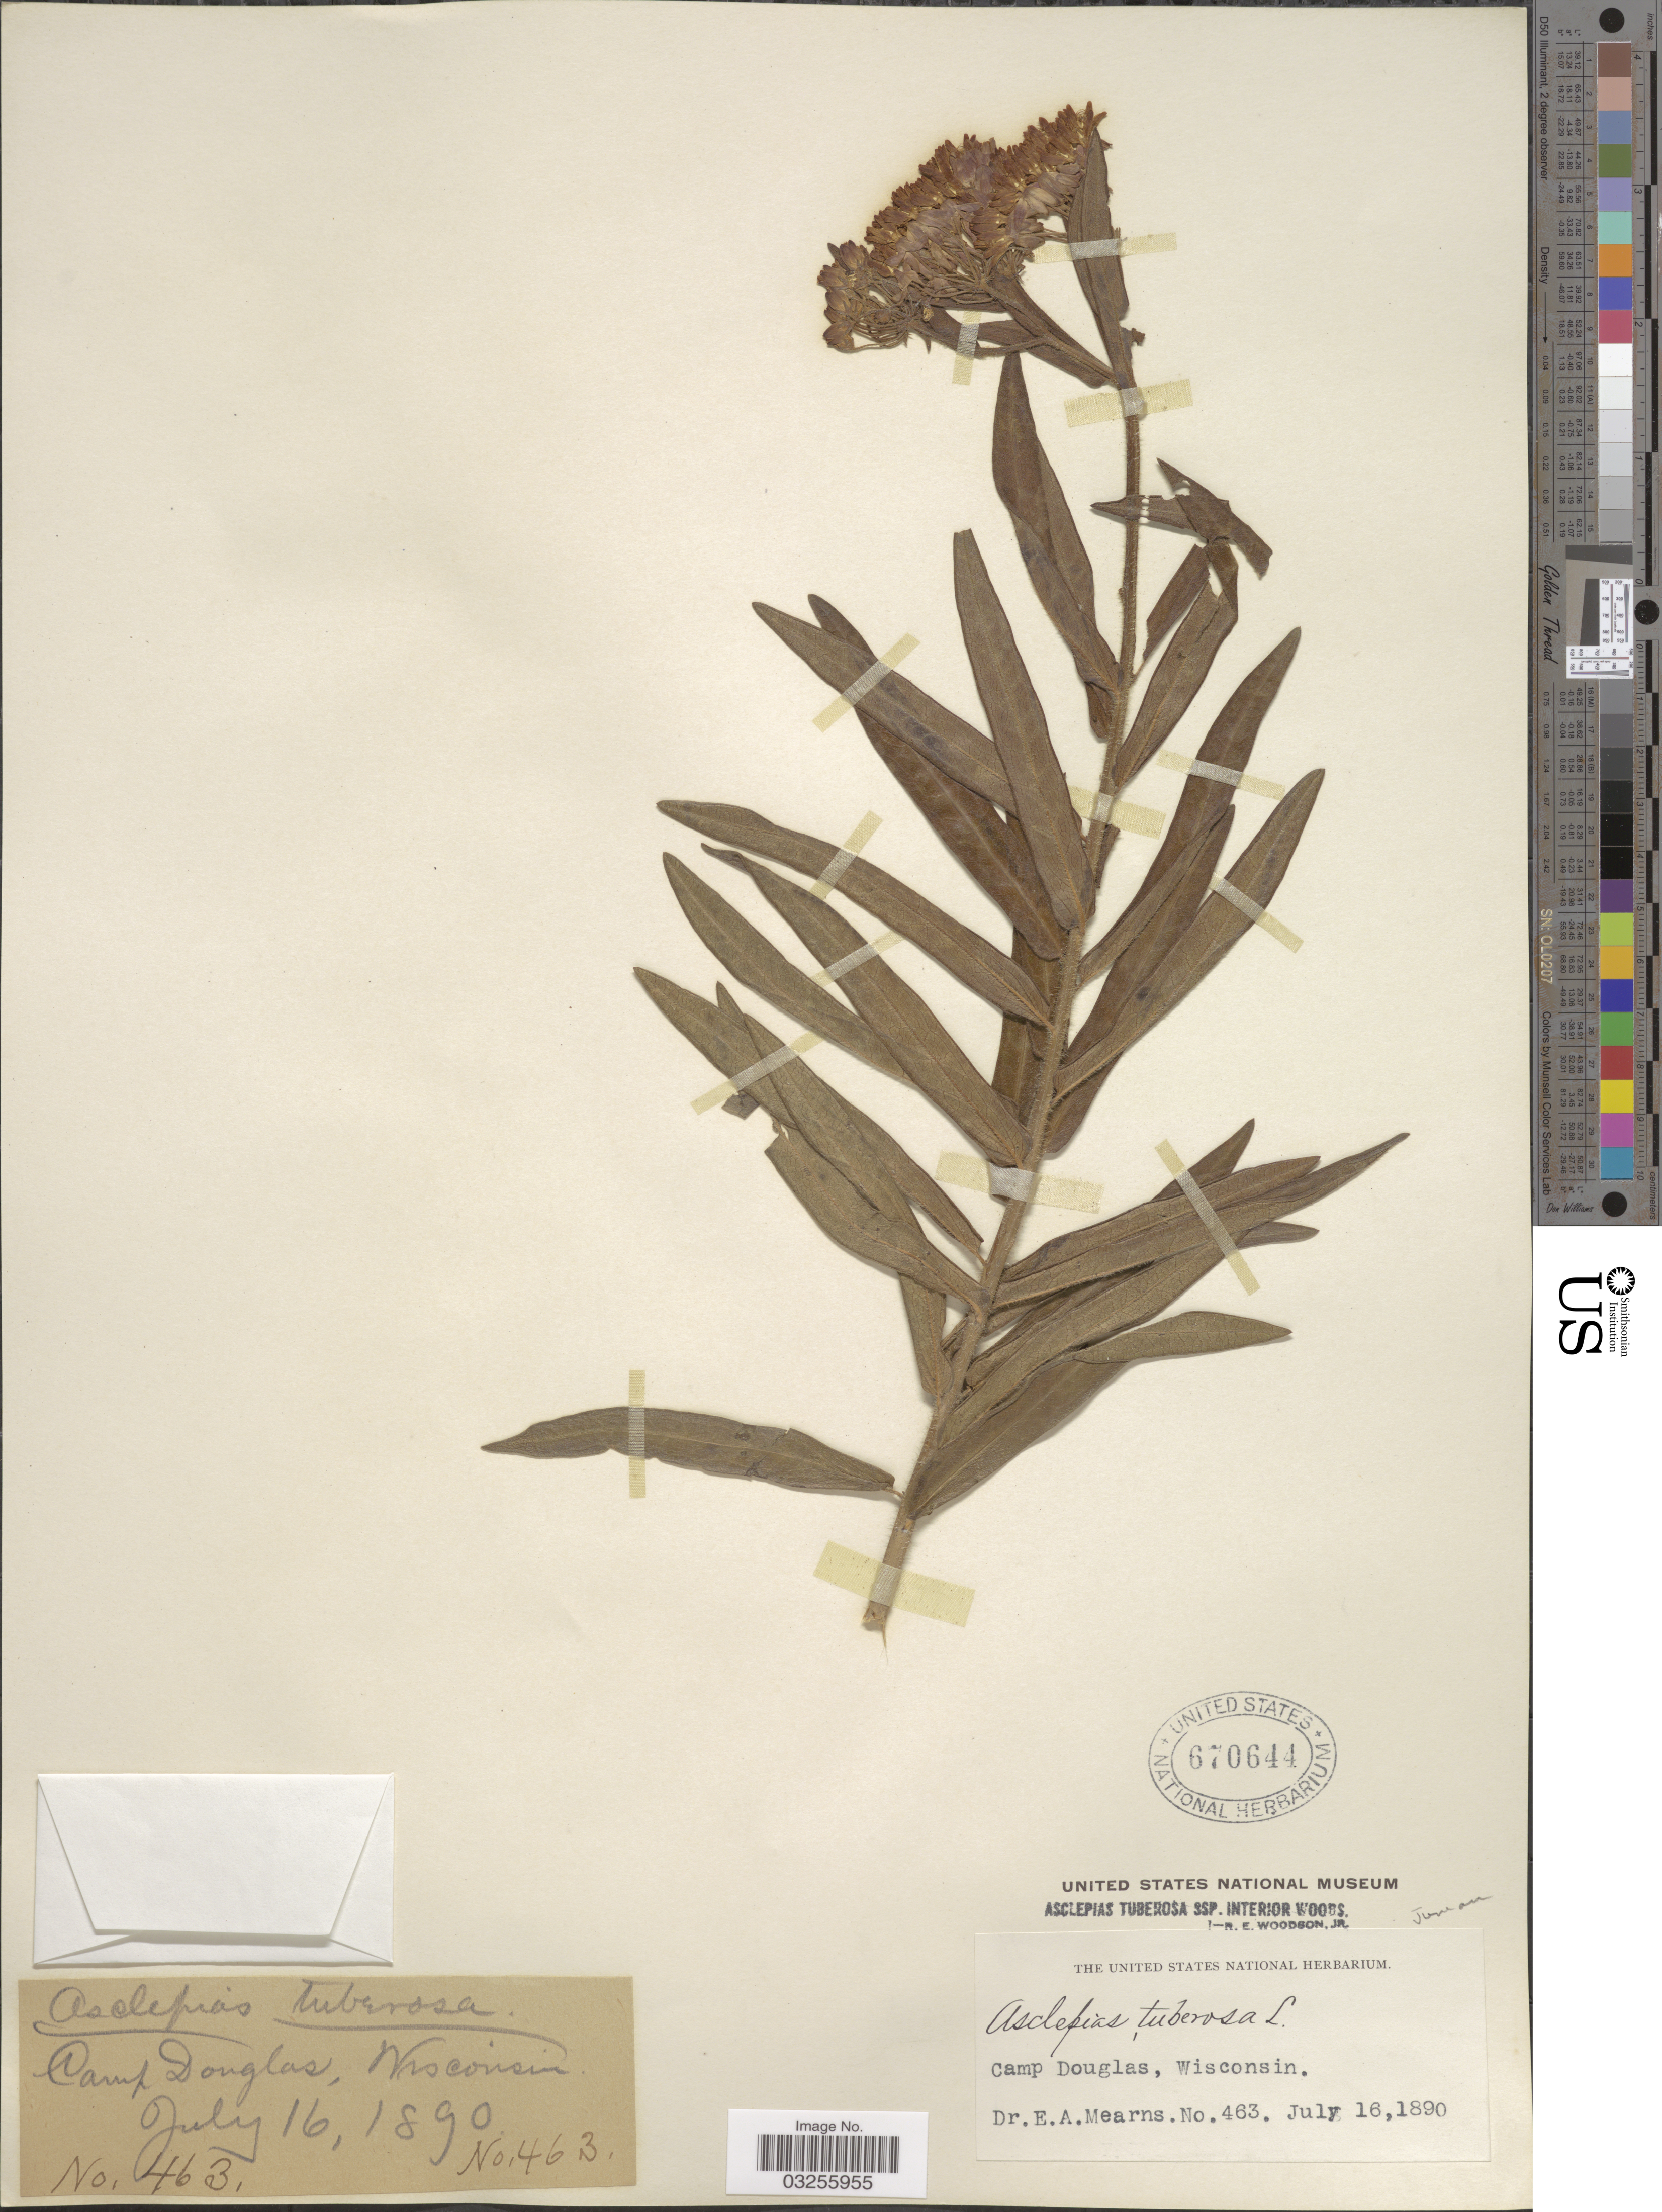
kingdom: Plantae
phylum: Tracheophyta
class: Magnoliopsida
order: Gentianales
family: Apocynaceae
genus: Asclepias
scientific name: Asclepias tuberosa subsp. interior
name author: Woodson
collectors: E. A. Mearns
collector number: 463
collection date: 1890-07-16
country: United States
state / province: Wisconsin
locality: Camp Douglas.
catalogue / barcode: US 670644